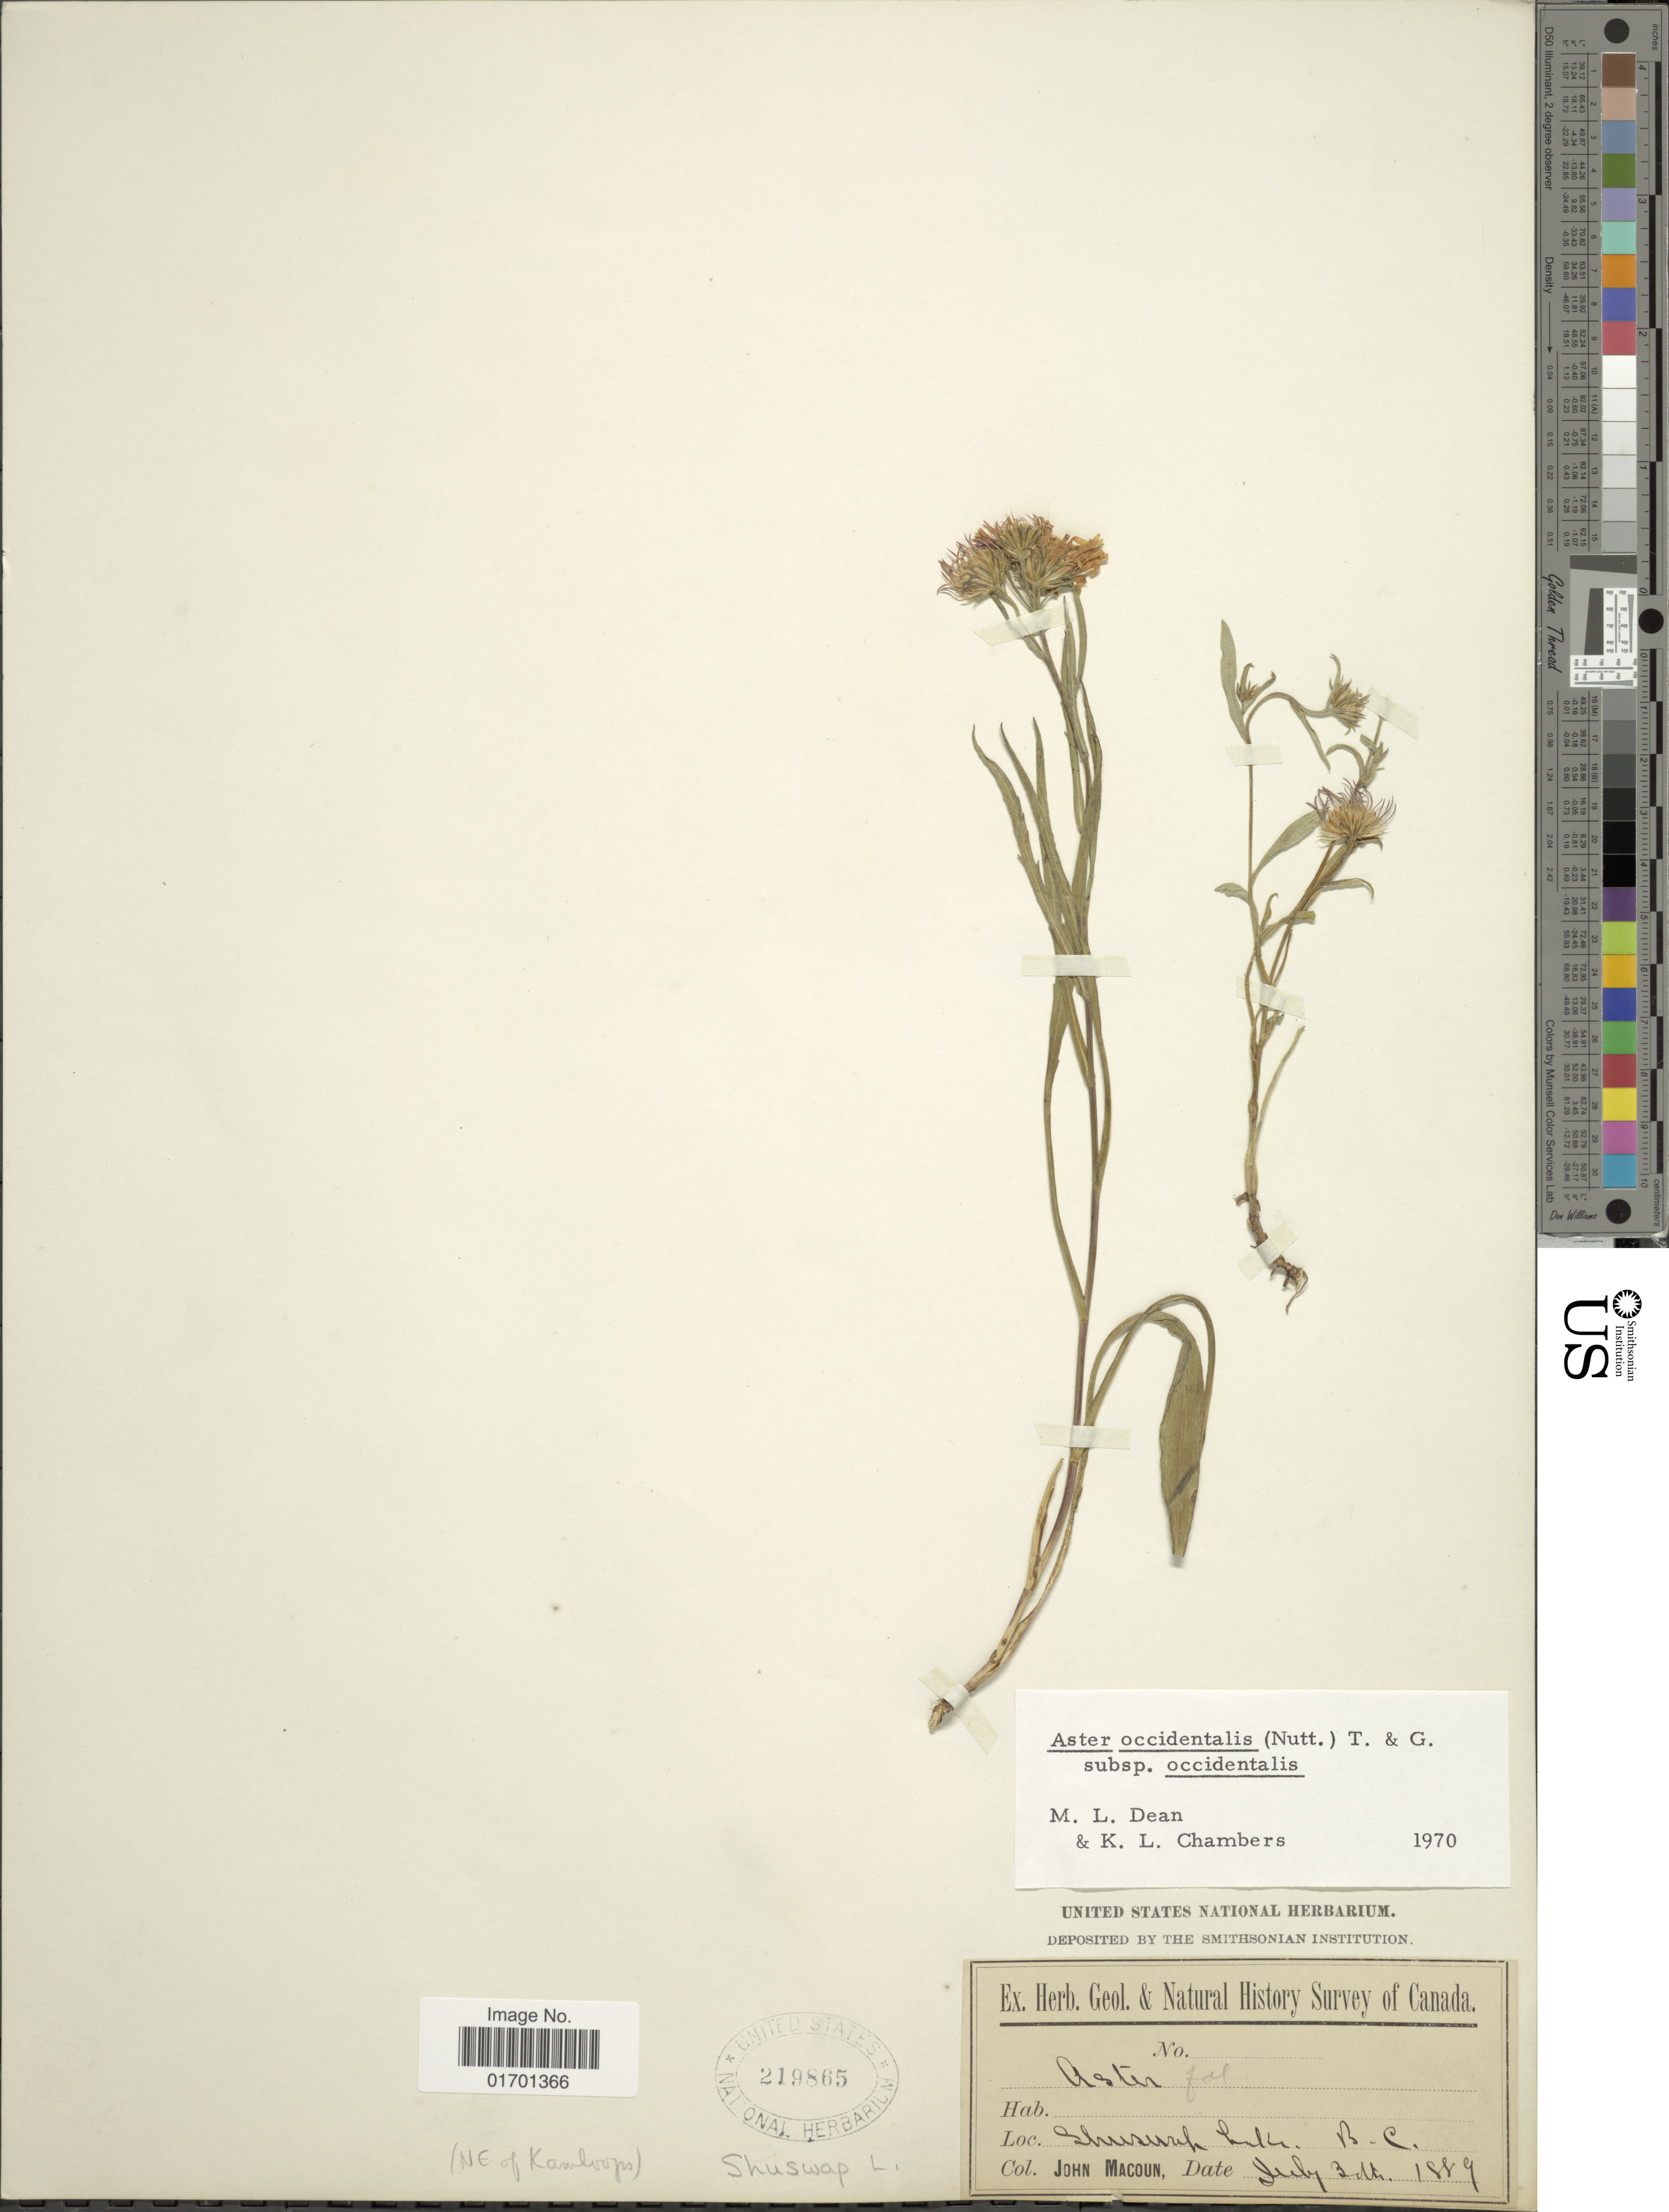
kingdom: Plantae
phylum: Tracheophyta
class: Magnoliopsida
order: Asterales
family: Asteraceae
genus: Symphyotrichum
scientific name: Symphyotrichum spathulatum var. spathulatum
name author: (Lindl.) G.L. Nesom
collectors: J. Macoun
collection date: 1889-07-03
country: Canada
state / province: British Columbia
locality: Shuswap Lake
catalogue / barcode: US 219865